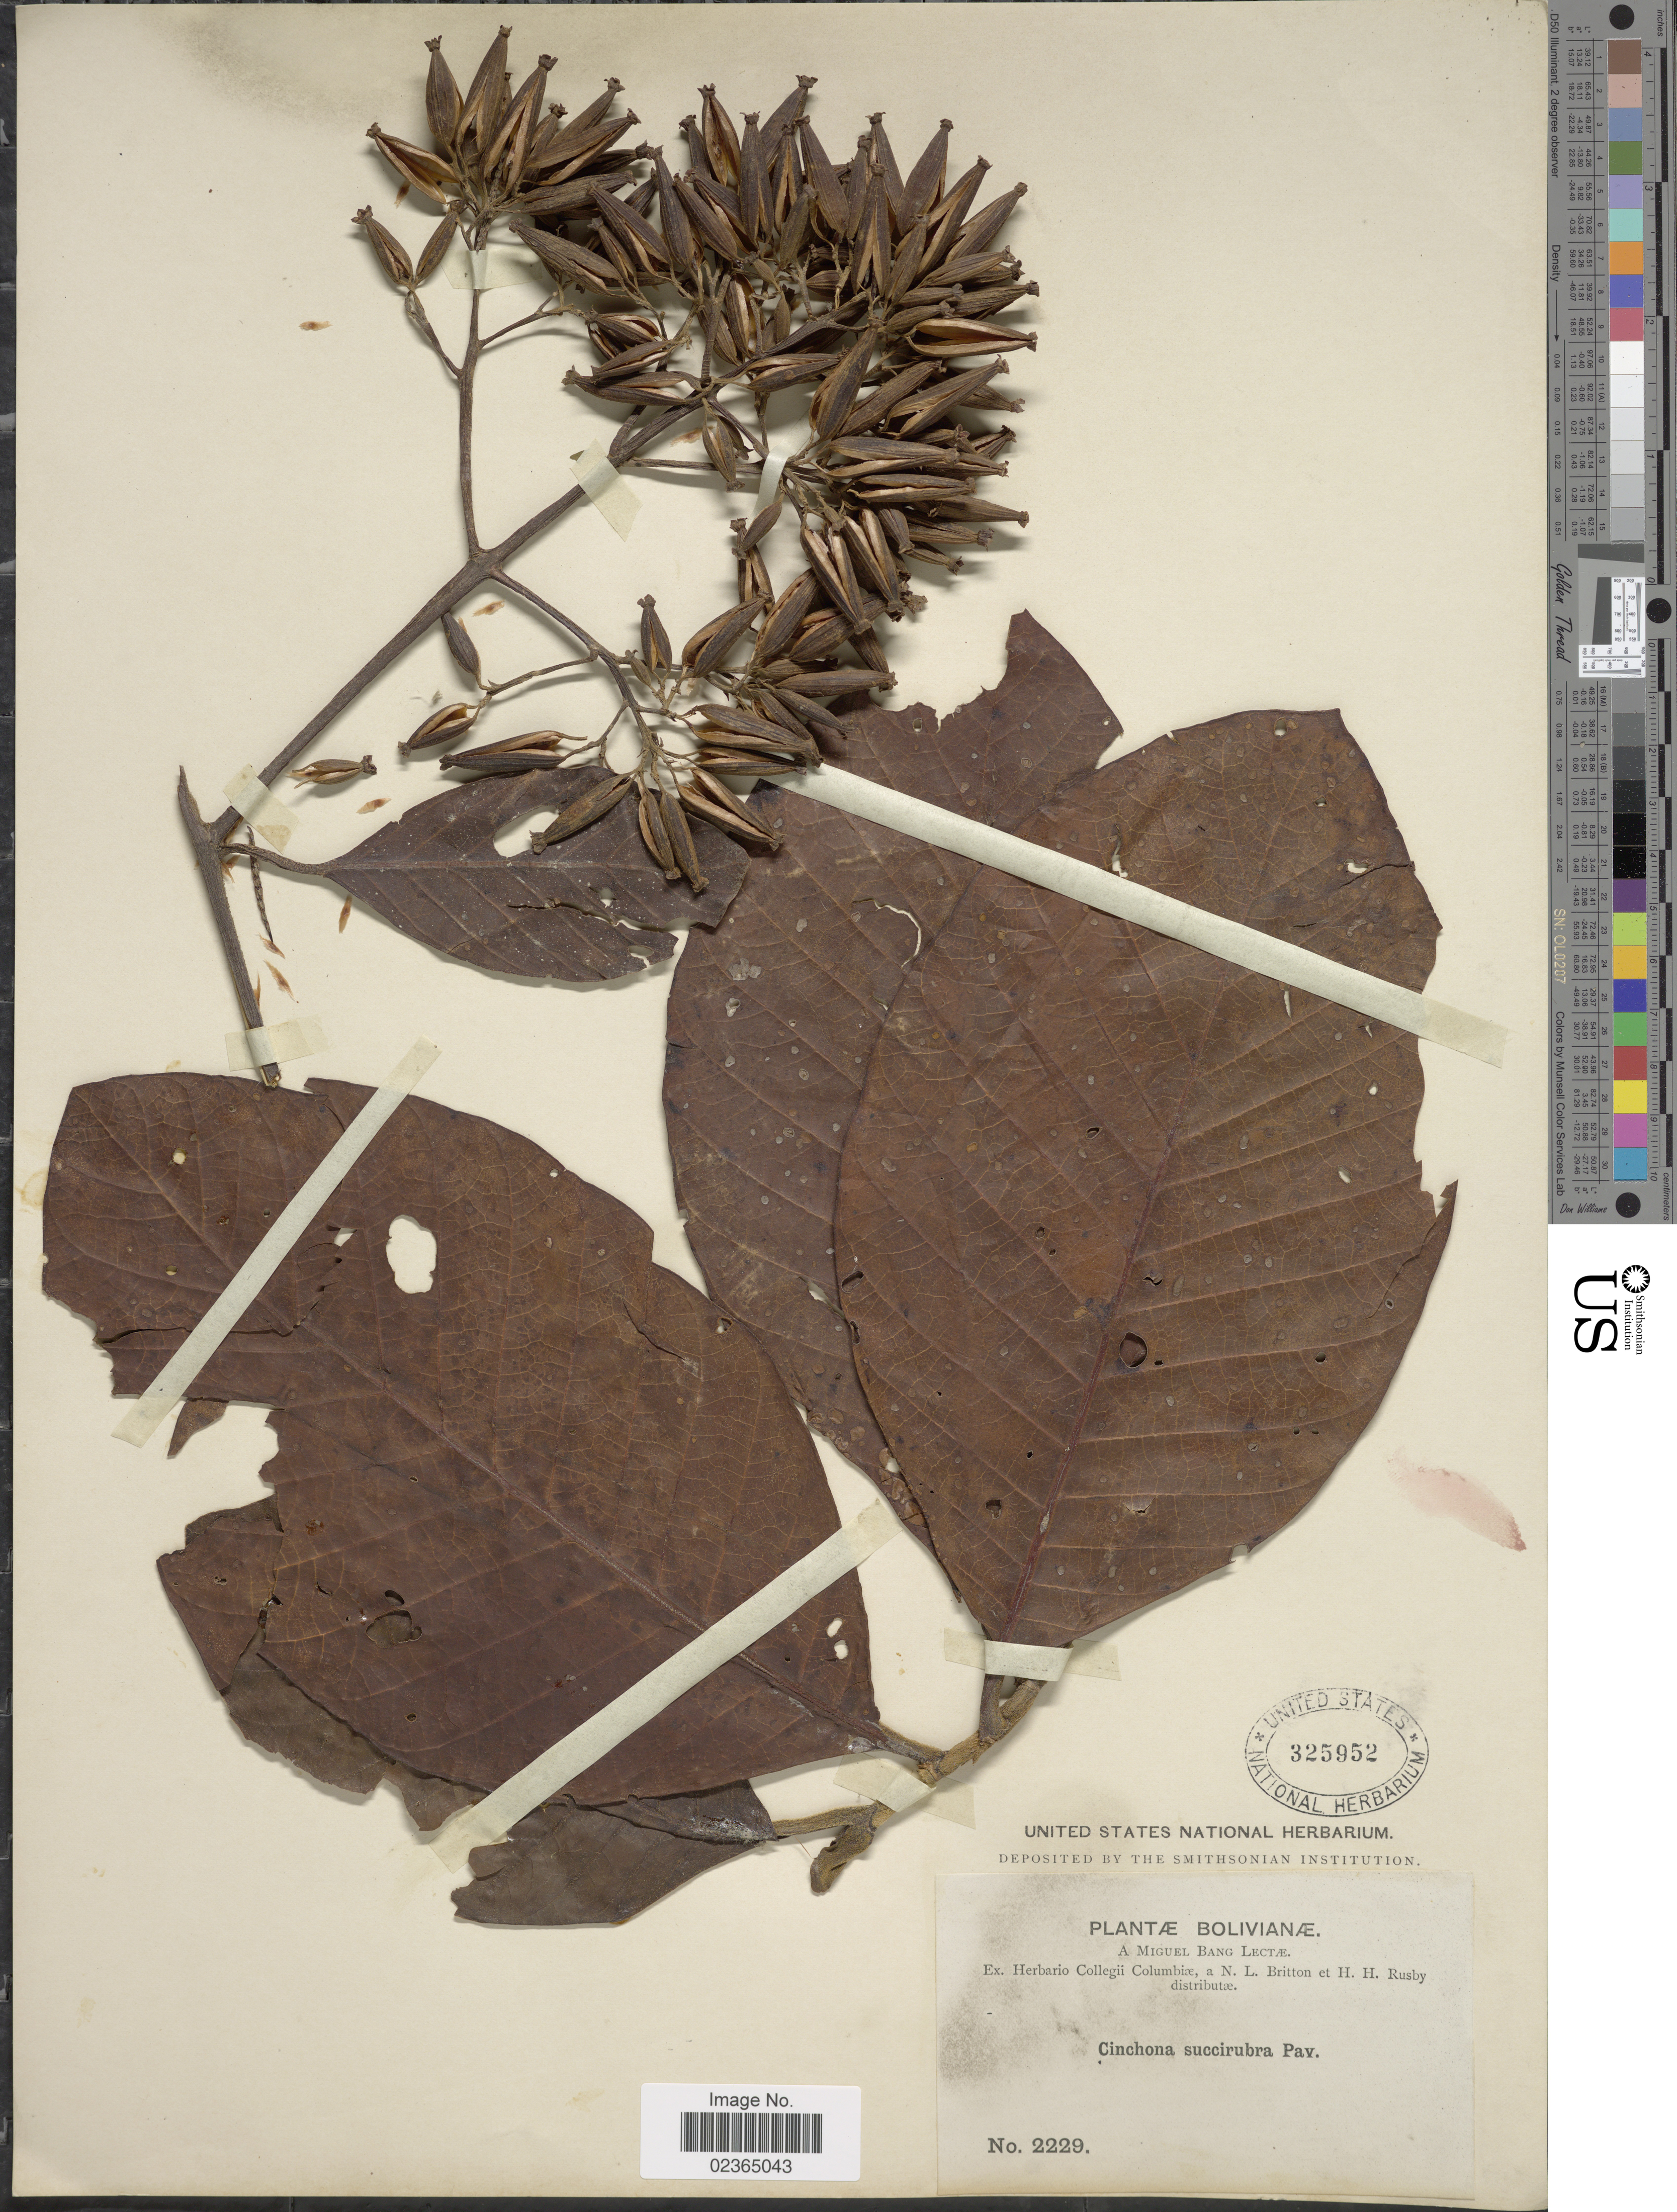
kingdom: Plantae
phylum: Tracheophyta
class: Magnoliopsida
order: Gentianales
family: Rubiaceae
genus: Cinchona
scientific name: Cinchona pubescens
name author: Vahl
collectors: M. Bang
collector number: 2229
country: Bolivia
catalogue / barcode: US 325952